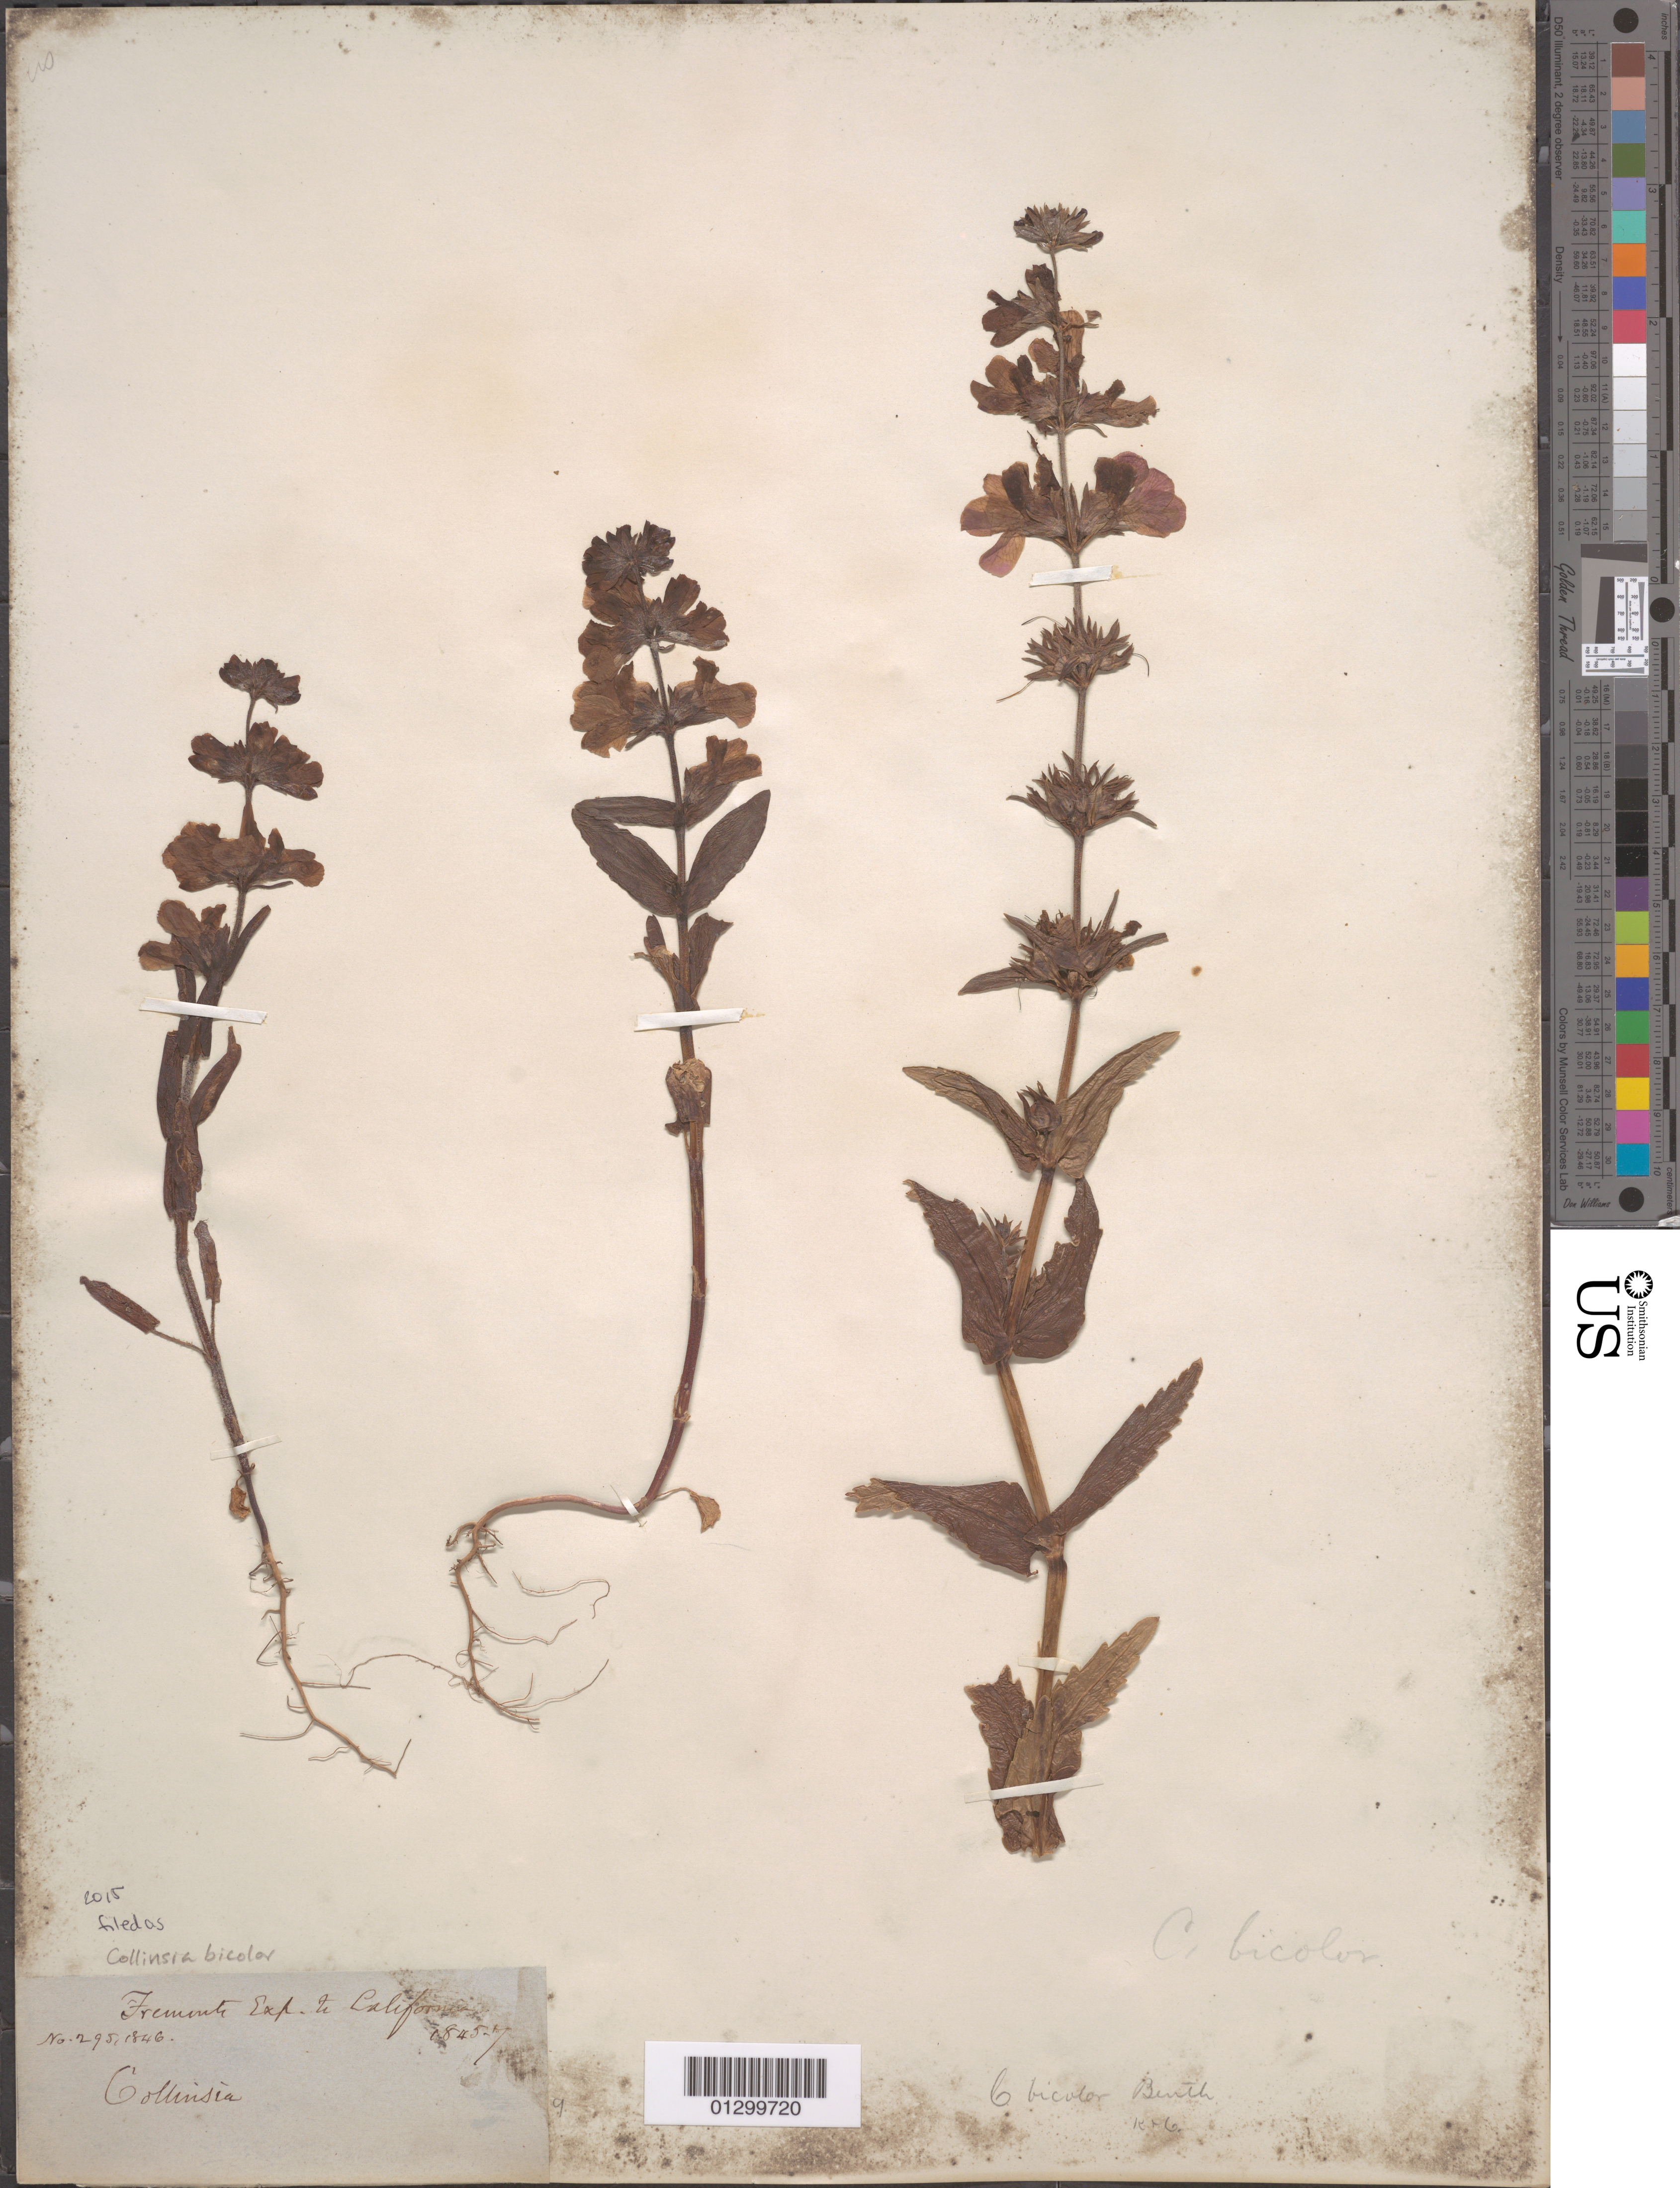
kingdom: Plantae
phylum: Tracheophyta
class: Magnoliopsida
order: Lamiales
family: Plantaginaceae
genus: Collinsia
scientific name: Collinsia bicolor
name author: Raf.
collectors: J. C. Frémont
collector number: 295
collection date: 1846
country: United States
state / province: California